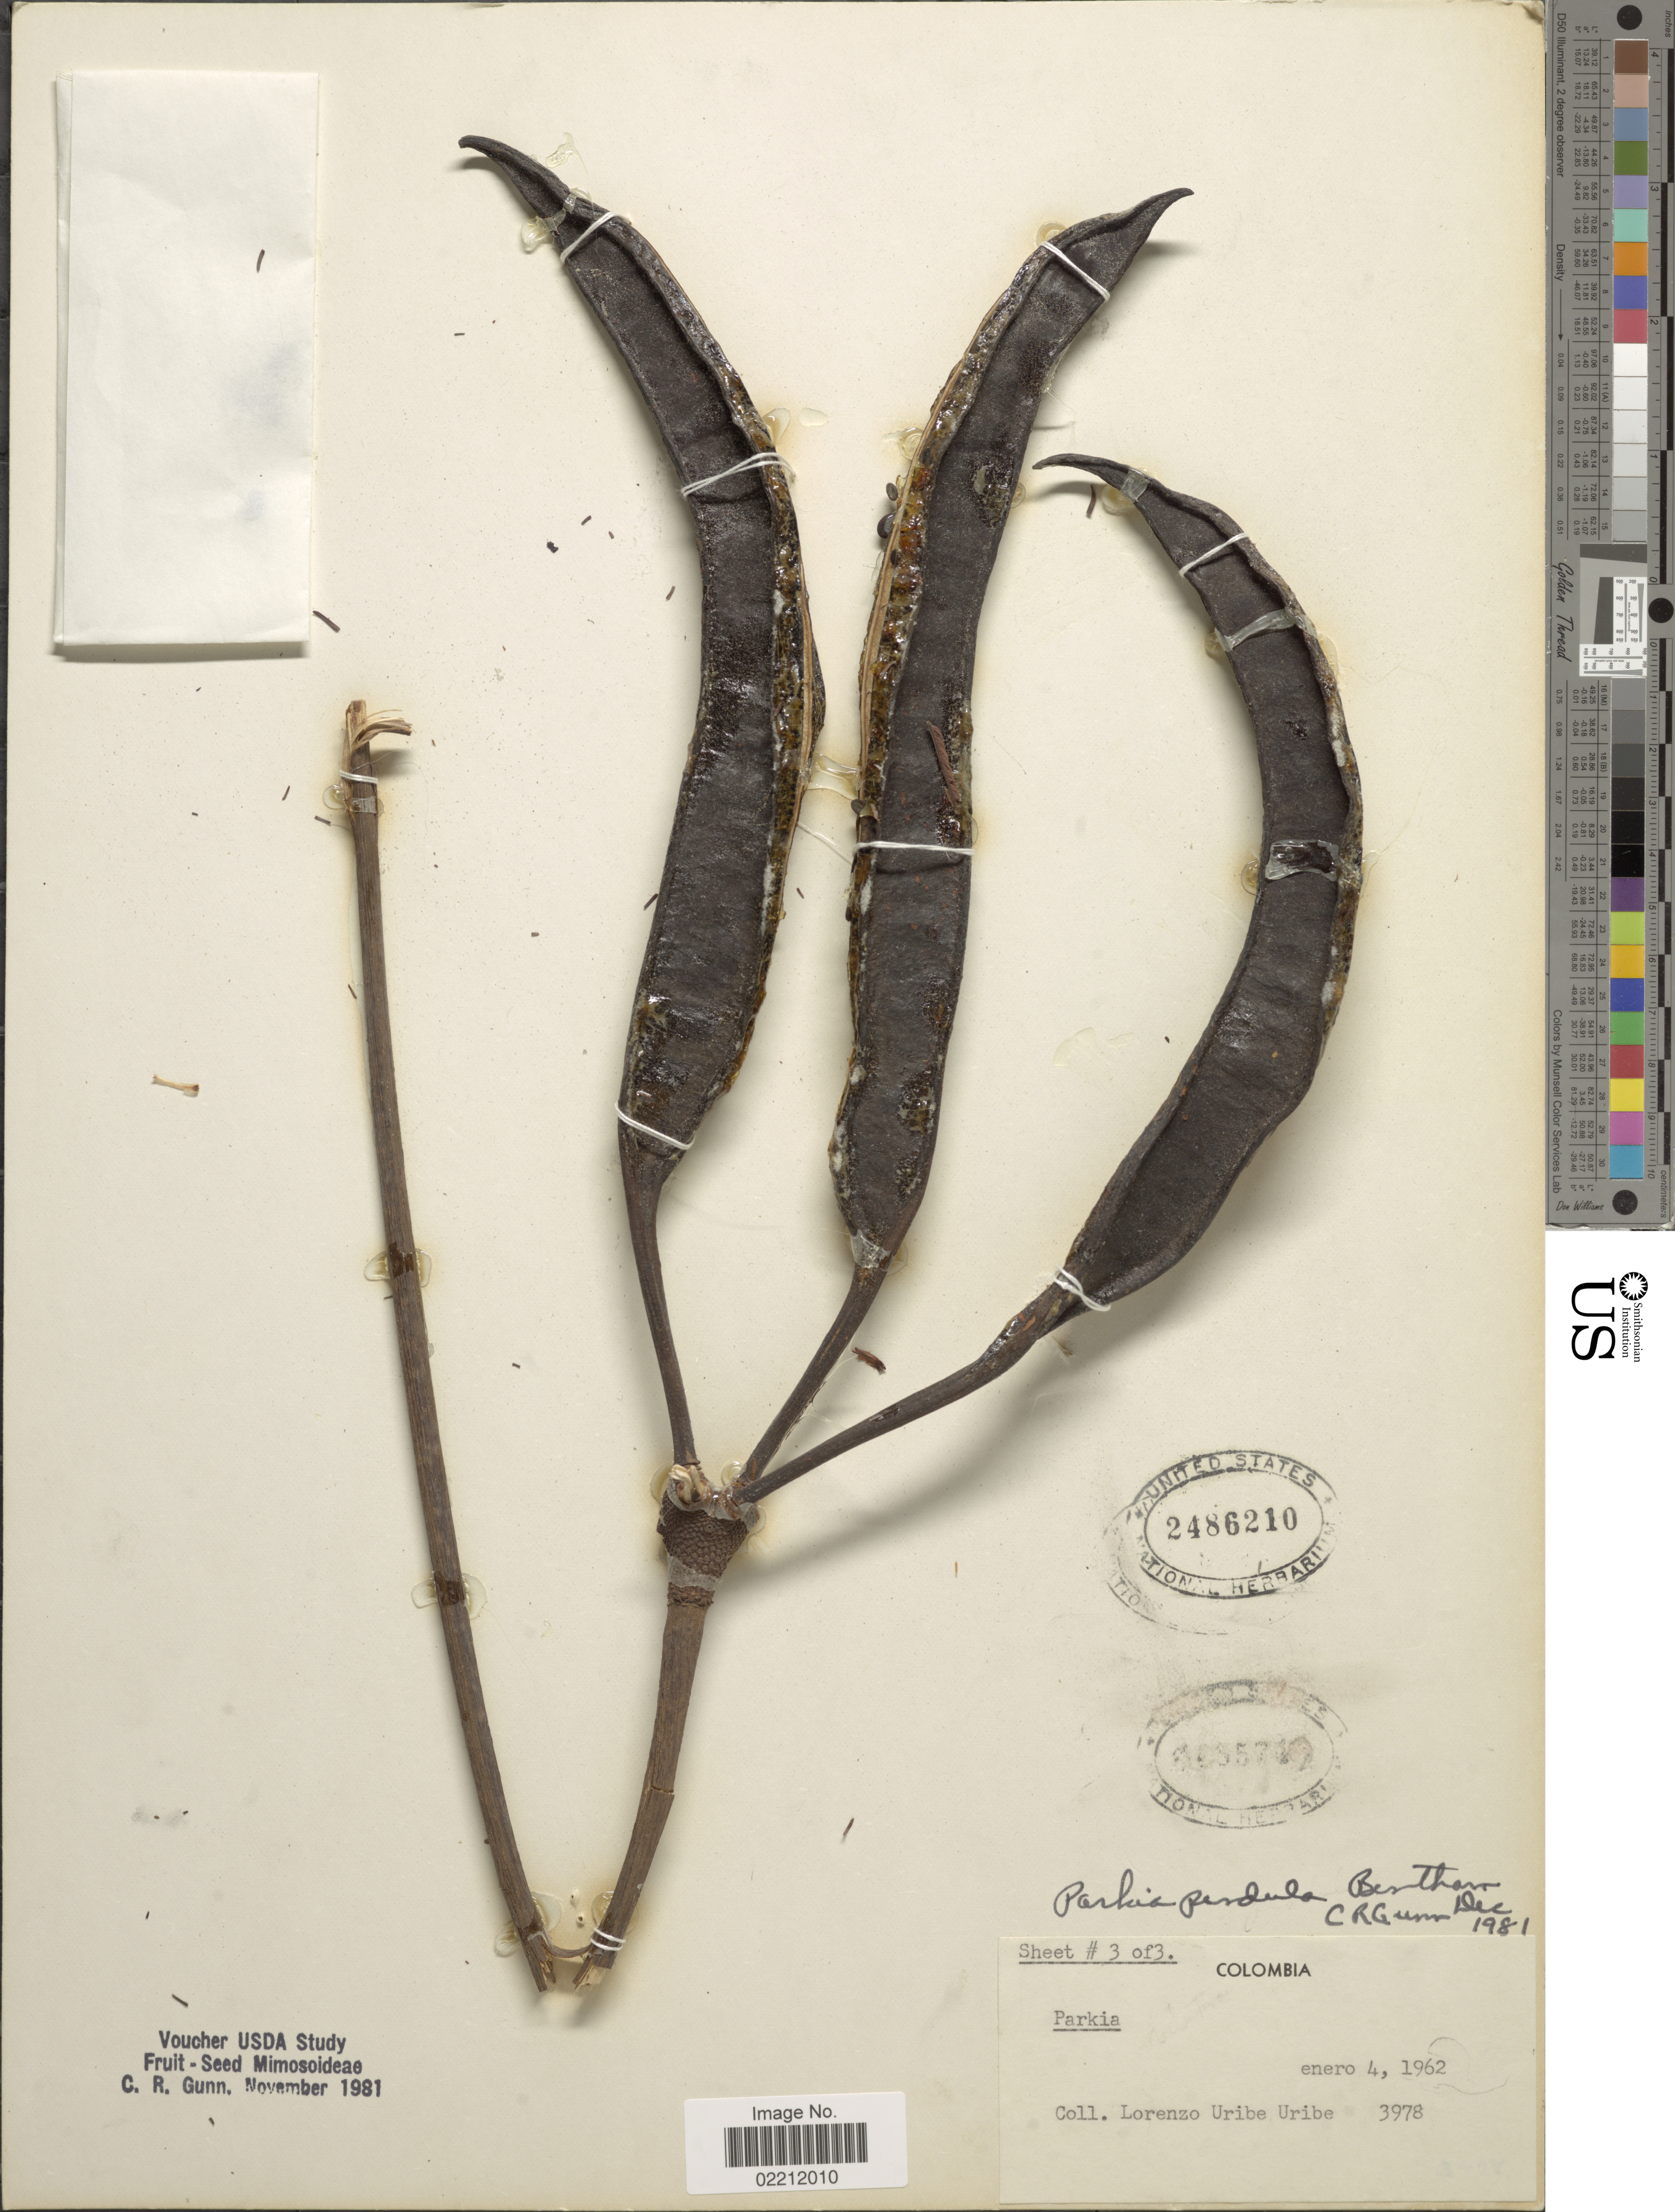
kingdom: Plantae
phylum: Tracheophyta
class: Magnoliopsida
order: Fabales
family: Fabaceae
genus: Parkia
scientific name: Parkia pendula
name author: Benth.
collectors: L. Uribe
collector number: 3978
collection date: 1962-01-04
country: Colombia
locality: Colombia.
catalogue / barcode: US 2486210